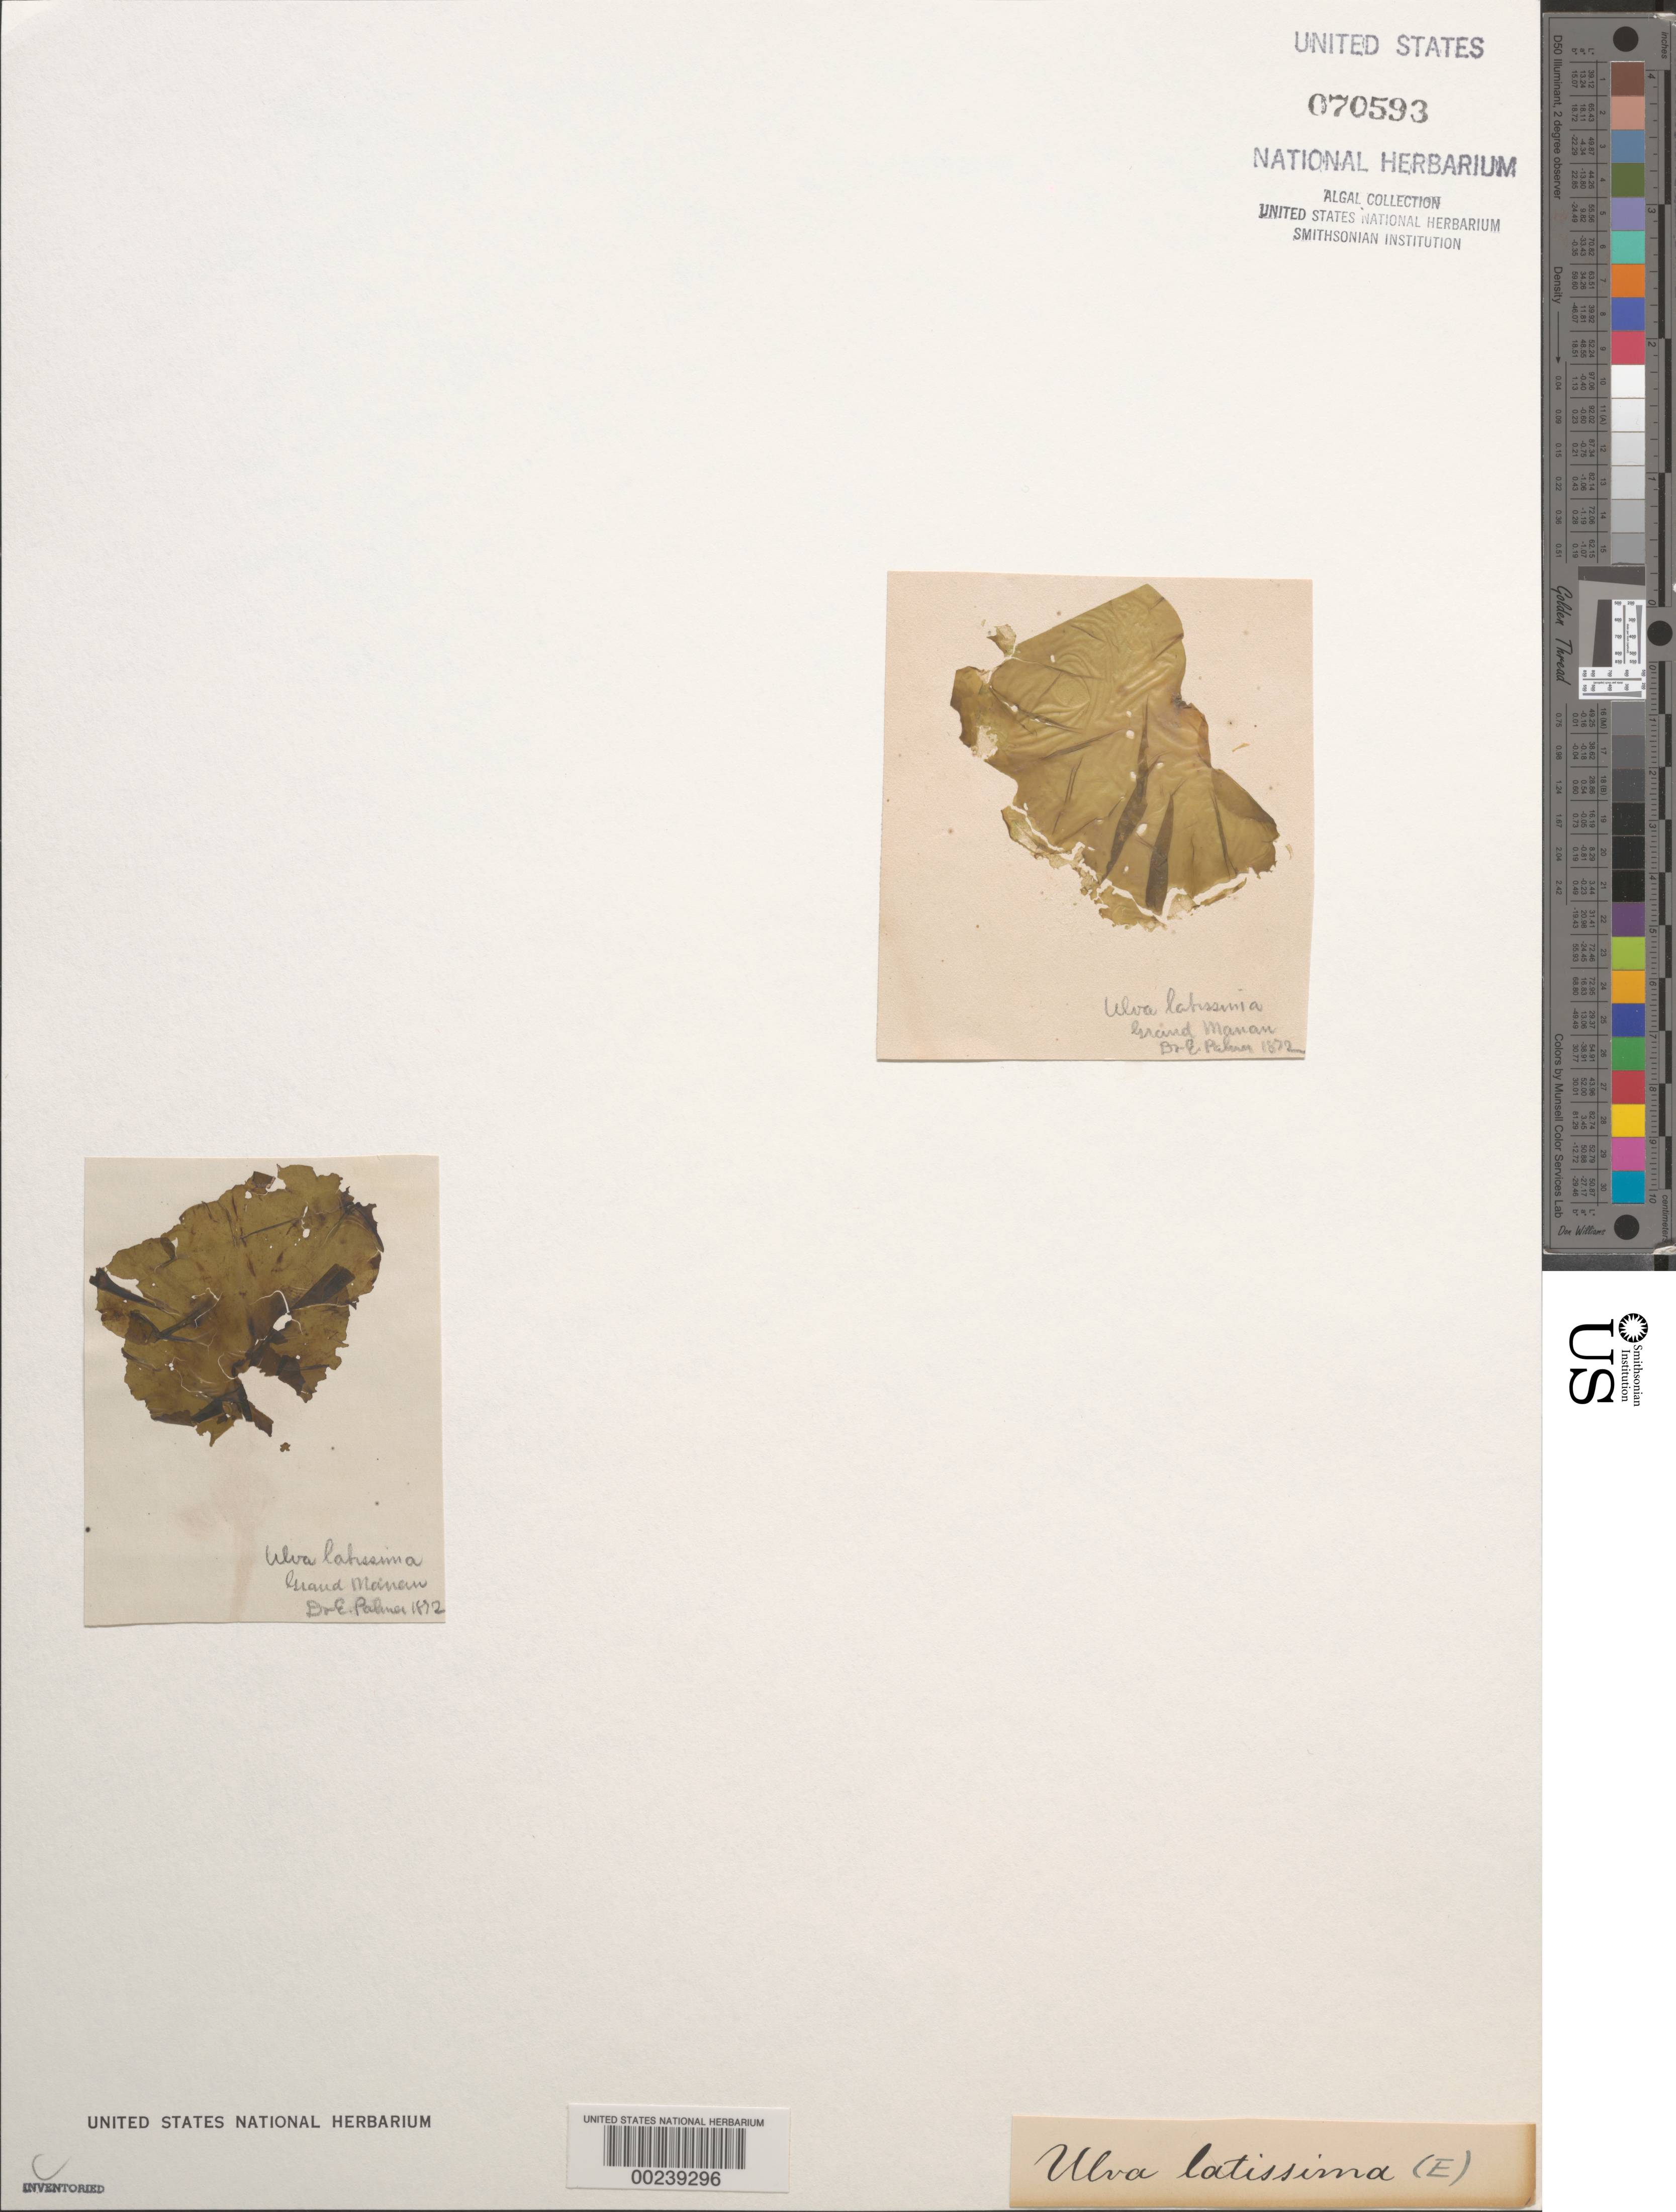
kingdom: Chromista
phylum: Ochrophyta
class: Phaeophyceae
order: Laminariales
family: Laminariaceae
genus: Saccharina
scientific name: Saccharina latissima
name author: C.E. Lane et al.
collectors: E. Palmer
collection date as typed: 1872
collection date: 1872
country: Canada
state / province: New Brunswick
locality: Grand manan island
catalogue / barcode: US 70593